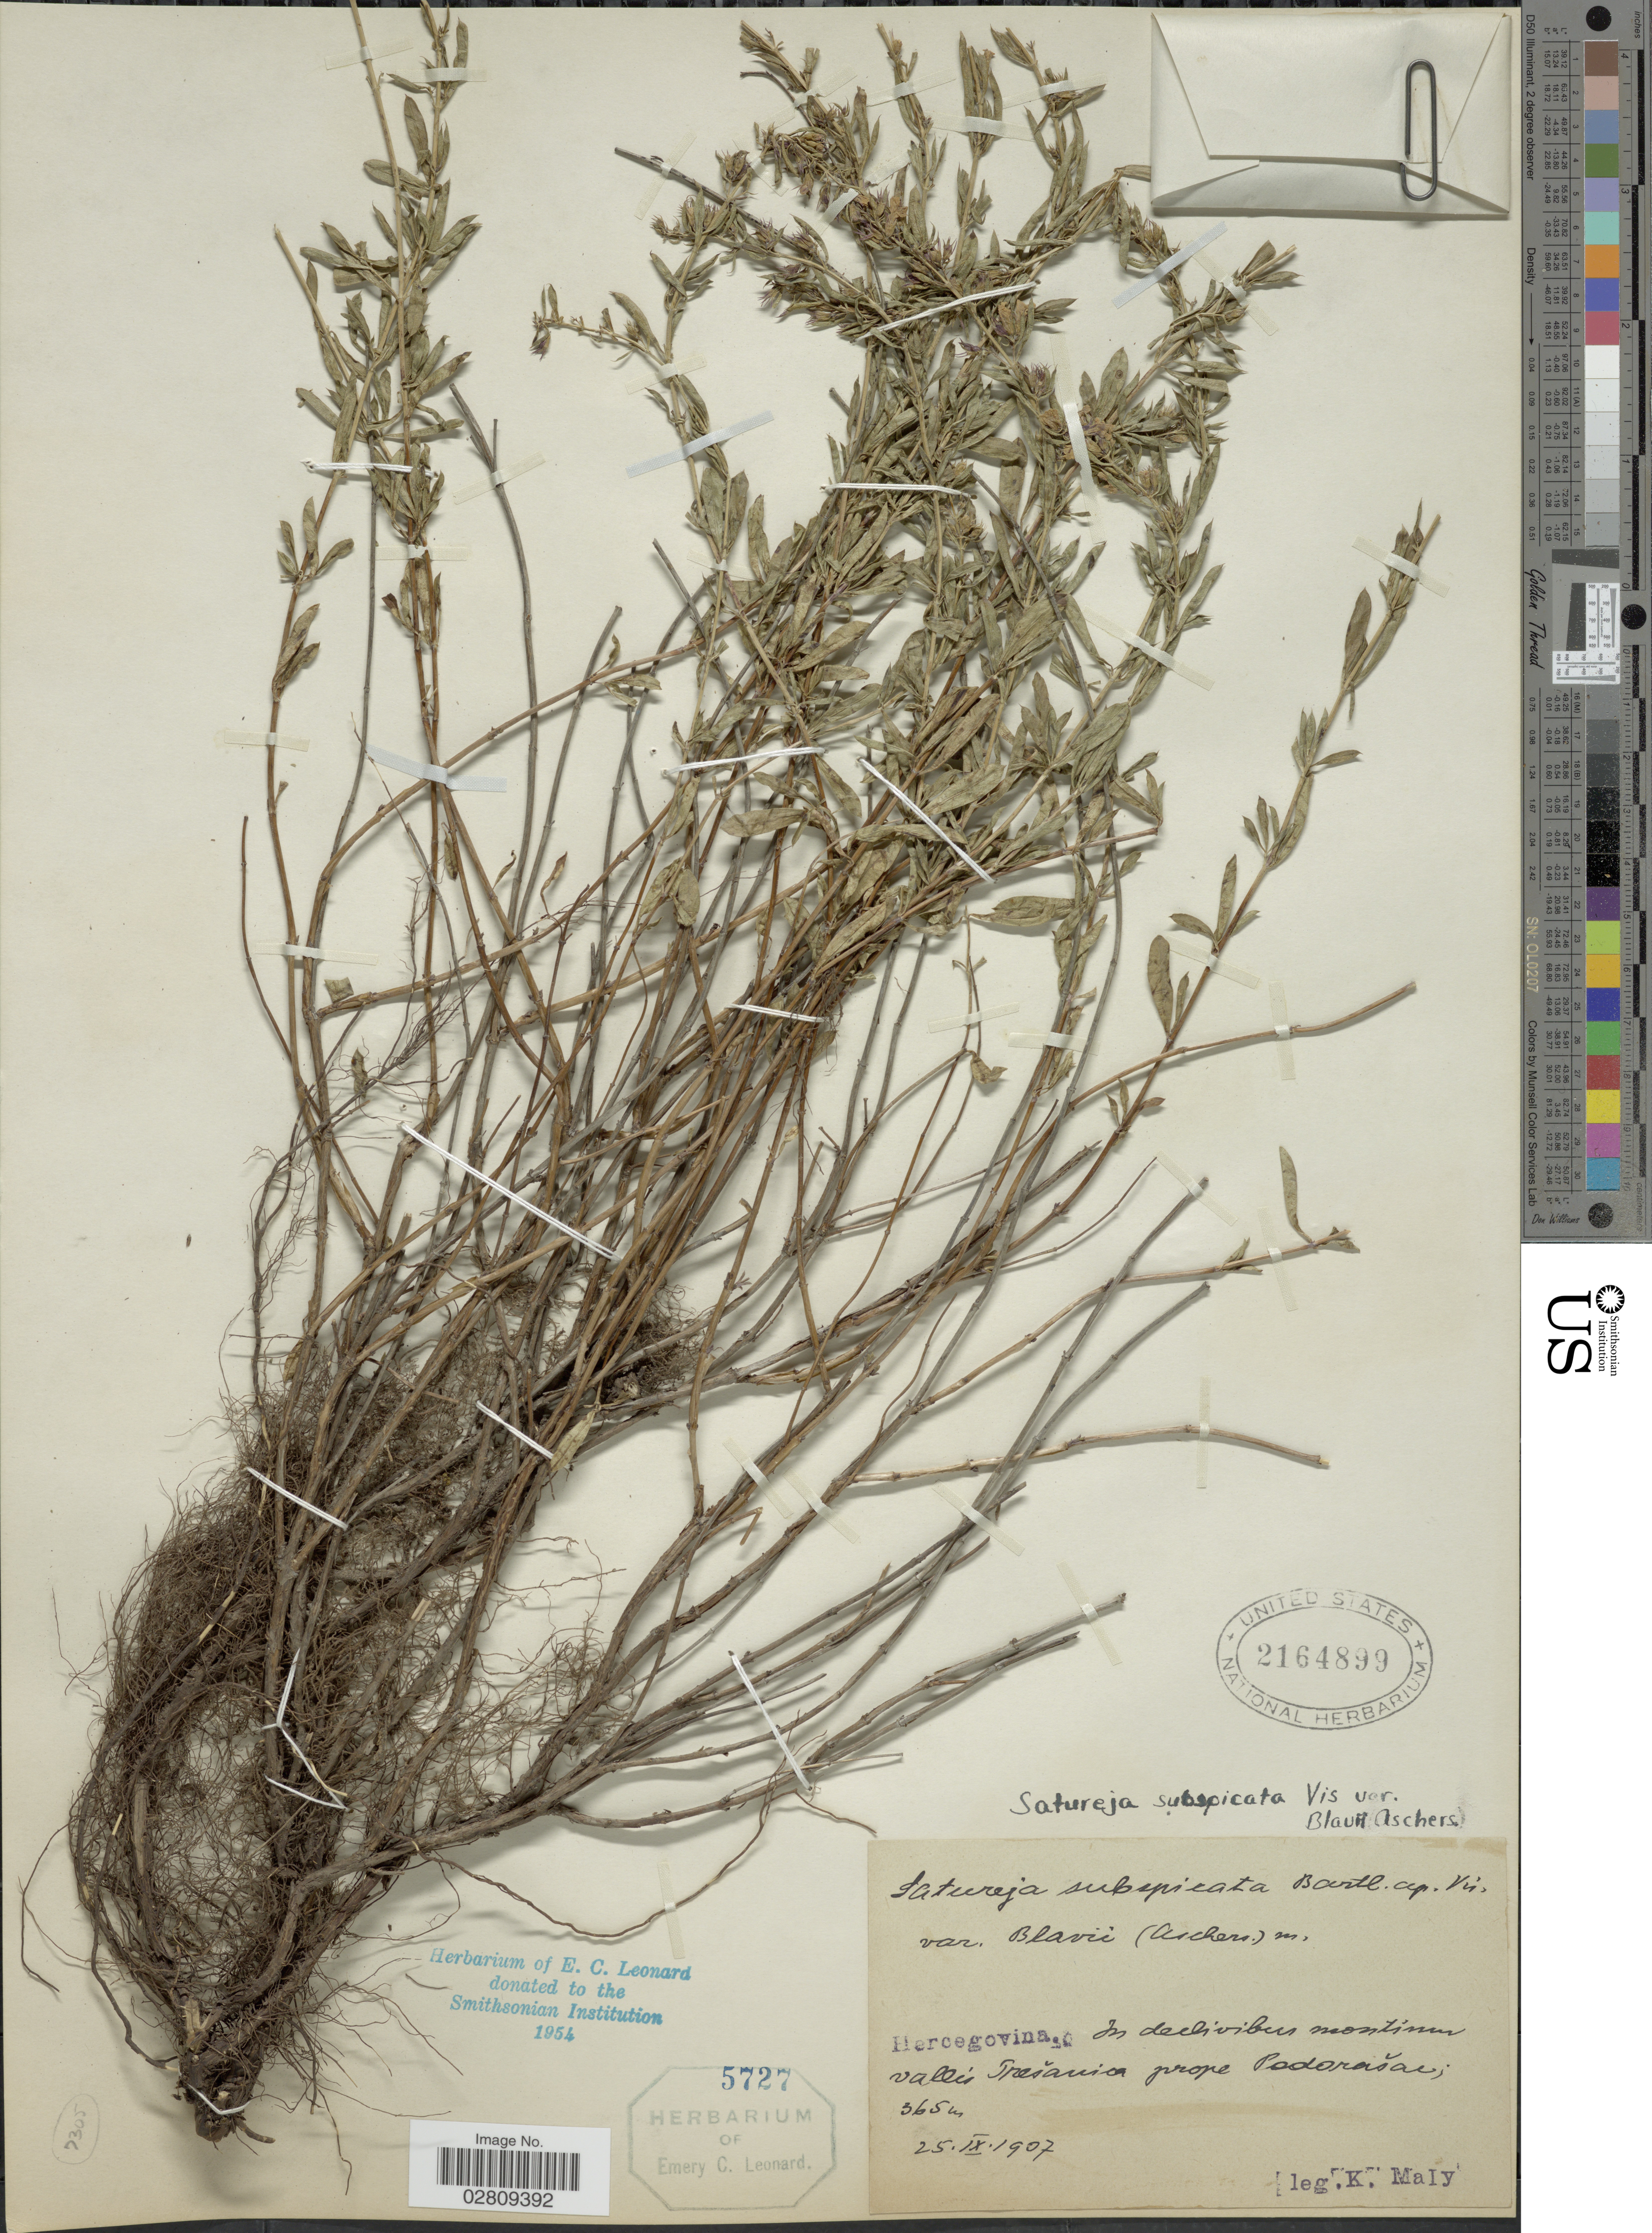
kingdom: Plantae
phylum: Tracheophyta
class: Magnoliopsida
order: Lamiales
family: Lamiaceae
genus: Satureja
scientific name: Satureja subspicata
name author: Bartl. ex Vis.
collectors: K. Malý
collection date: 1907-09-25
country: Bosnia and Herzegovina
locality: Hercegovina. In declivibus montium vallée Tresanica prope Podorasae.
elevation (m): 365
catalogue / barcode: US 2164899